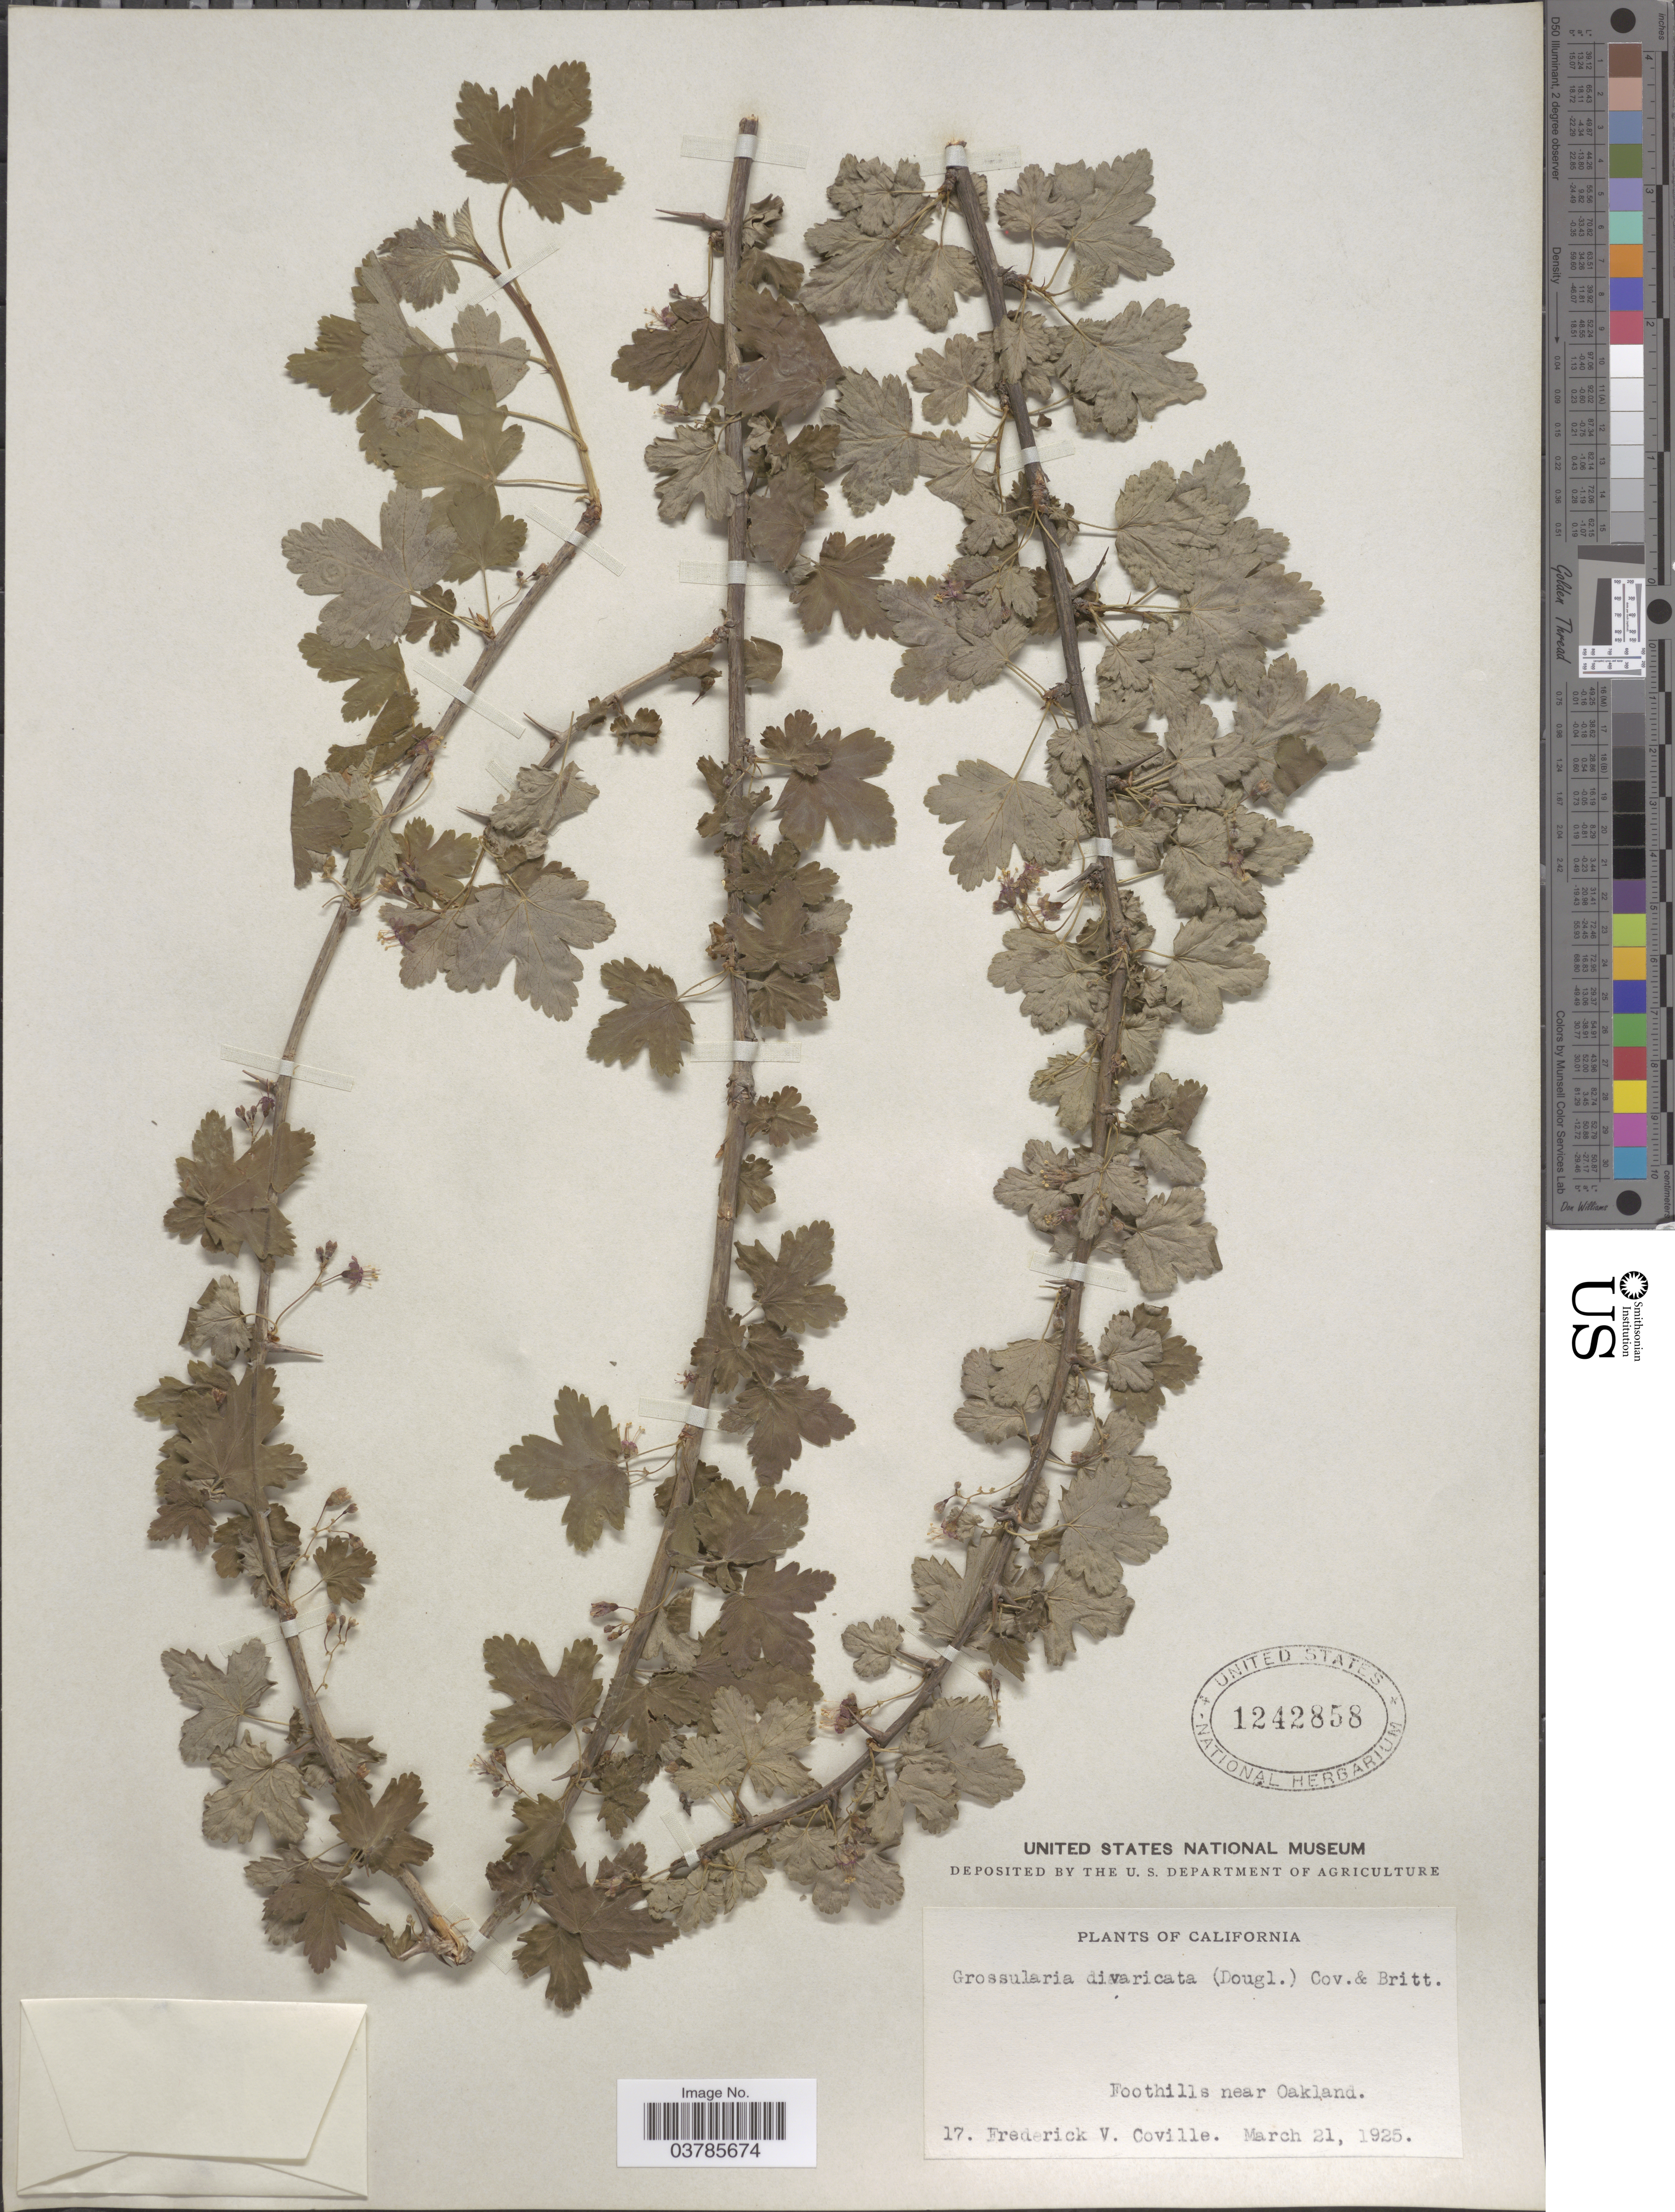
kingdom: Plantae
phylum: Tracheophyta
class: Magnoliopsida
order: Saxifragales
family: Grossulariaceae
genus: Ribes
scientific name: Ribes divaricatum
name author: Douglas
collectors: F. V. Coville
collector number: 17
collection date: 1925-03-21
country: United States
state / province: California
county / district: Alameda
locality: Foothills near Oakland.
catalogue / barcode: US 1242858